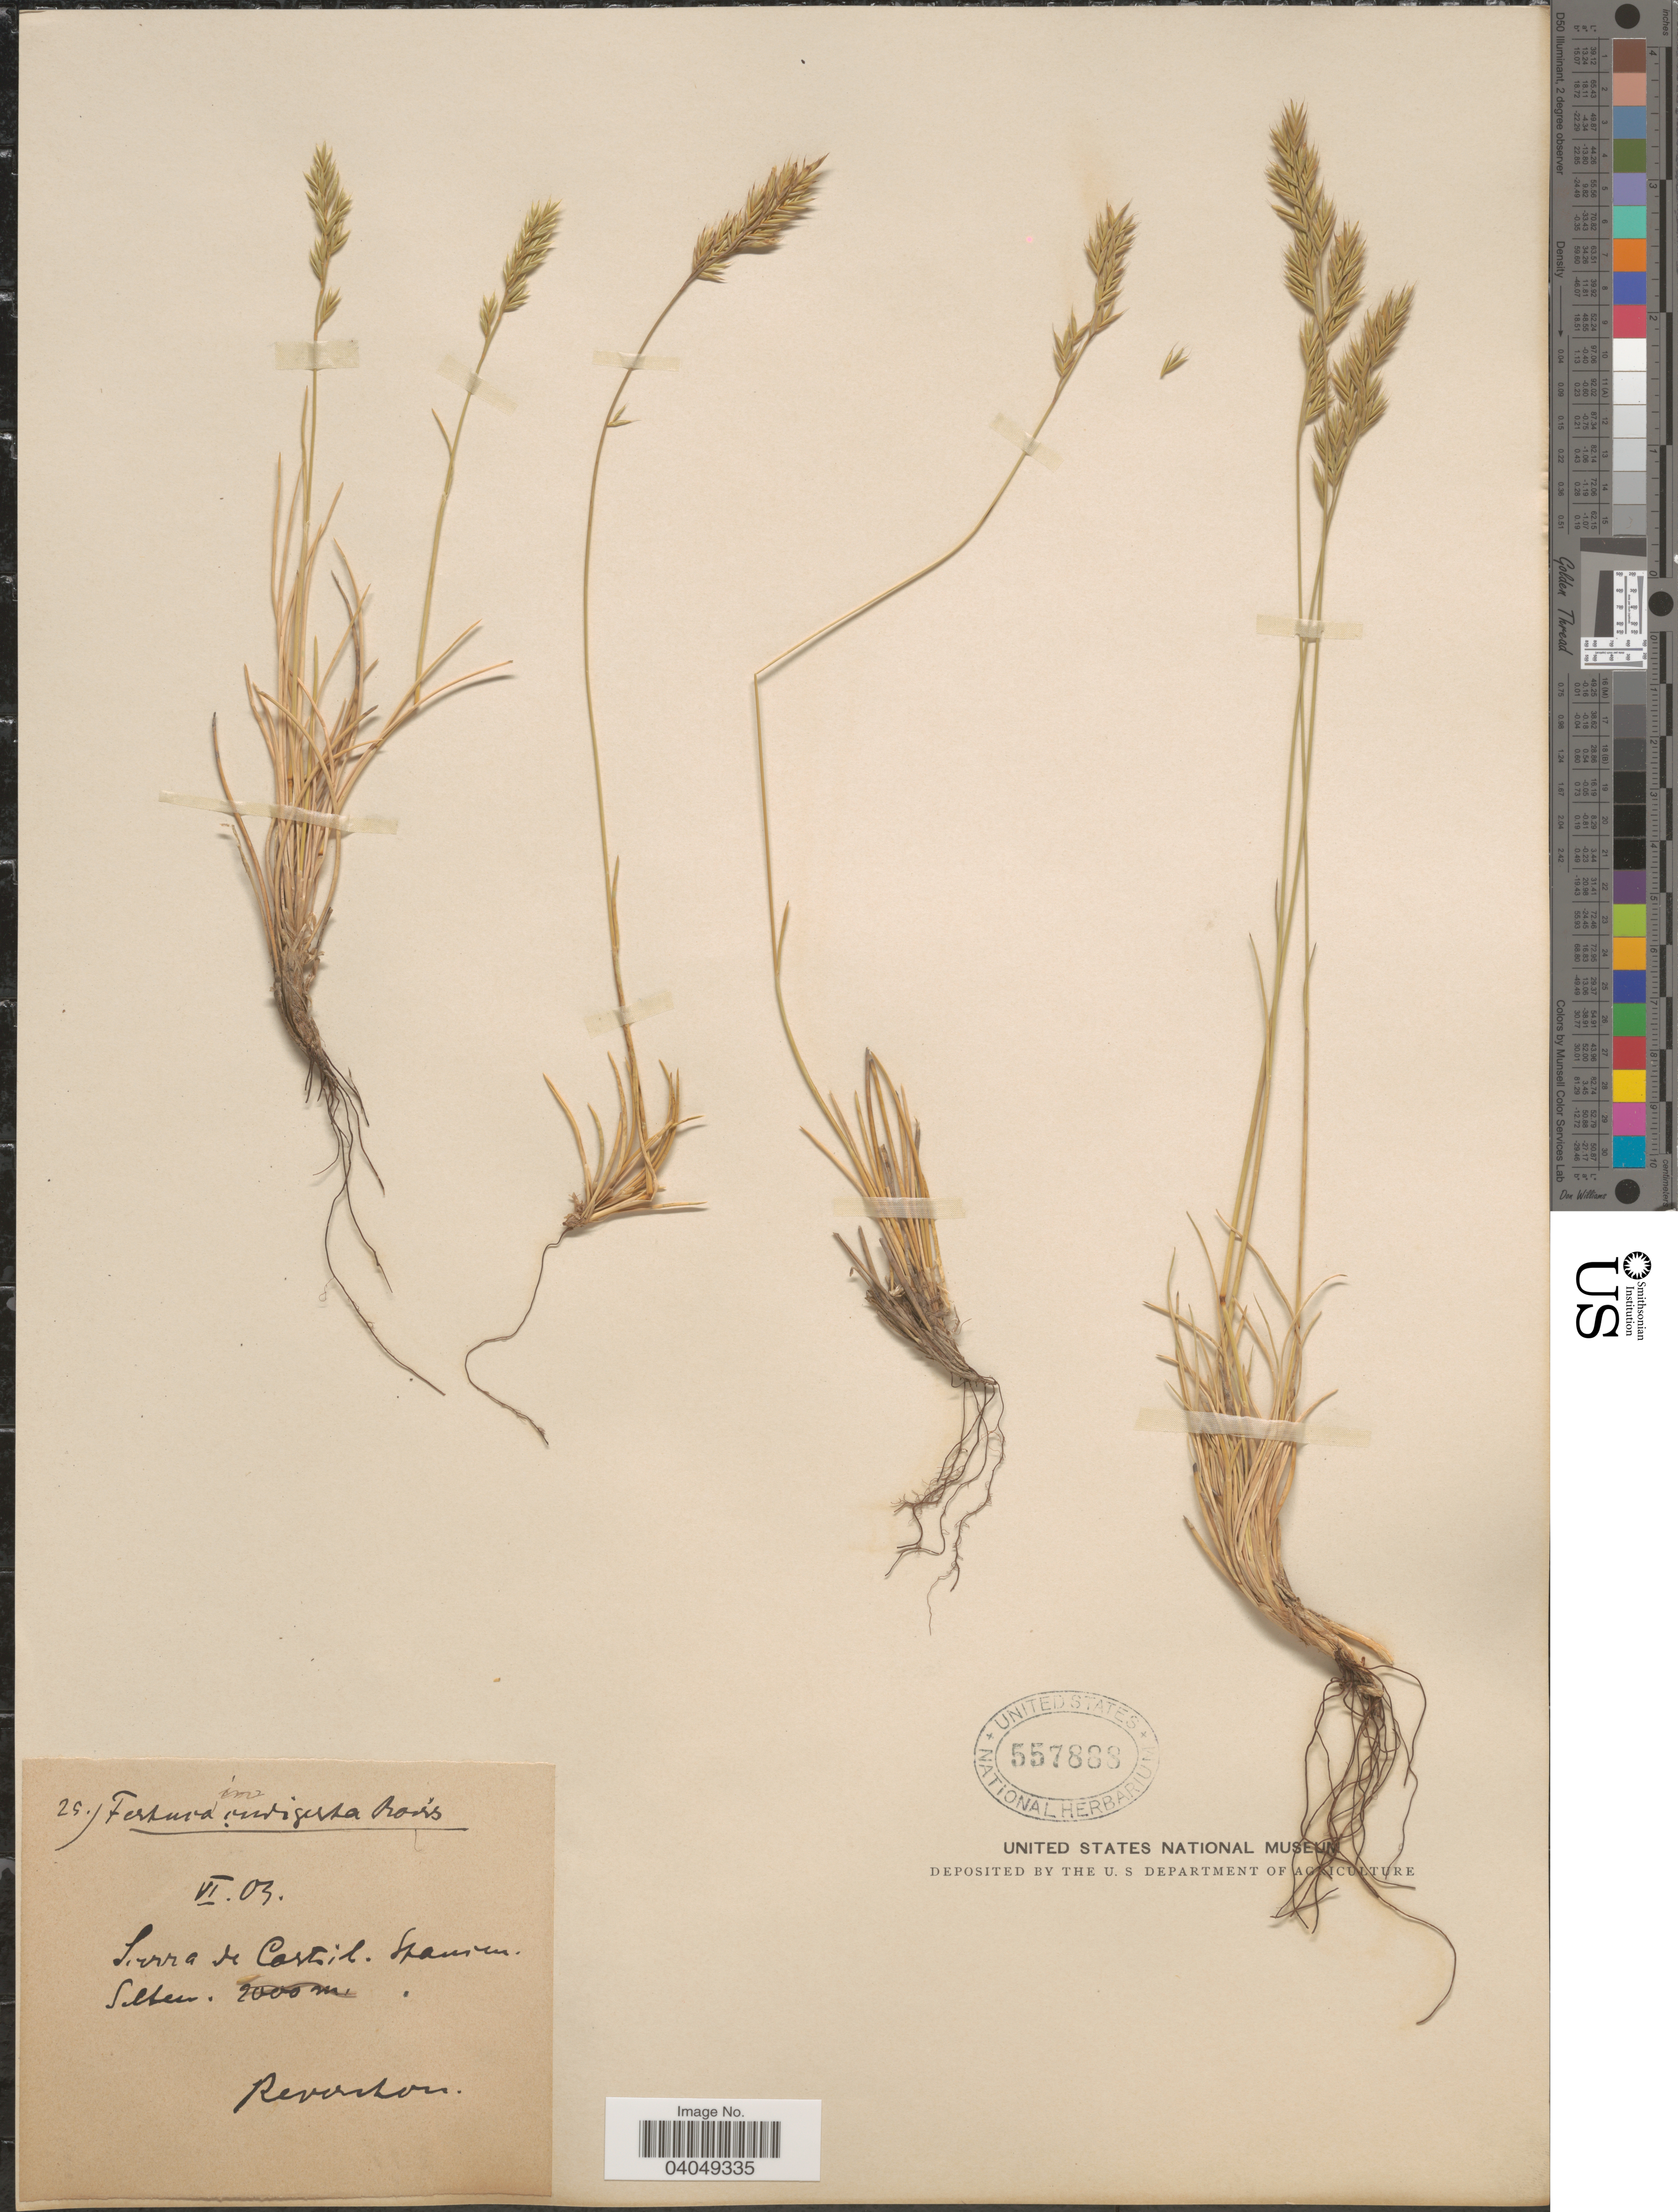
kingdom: Plantae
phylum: Tracheophyta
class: Liliopsida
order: Poales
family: Poaceae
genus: Festuca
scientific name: Festuca indigesta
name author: Boiss.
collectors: -. Reverchon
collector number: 25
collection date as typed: Transcribed d/m/y: /6/3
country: Spain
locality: Sierra de Castril. Spanien.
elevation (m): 2000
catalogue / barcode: US 557868